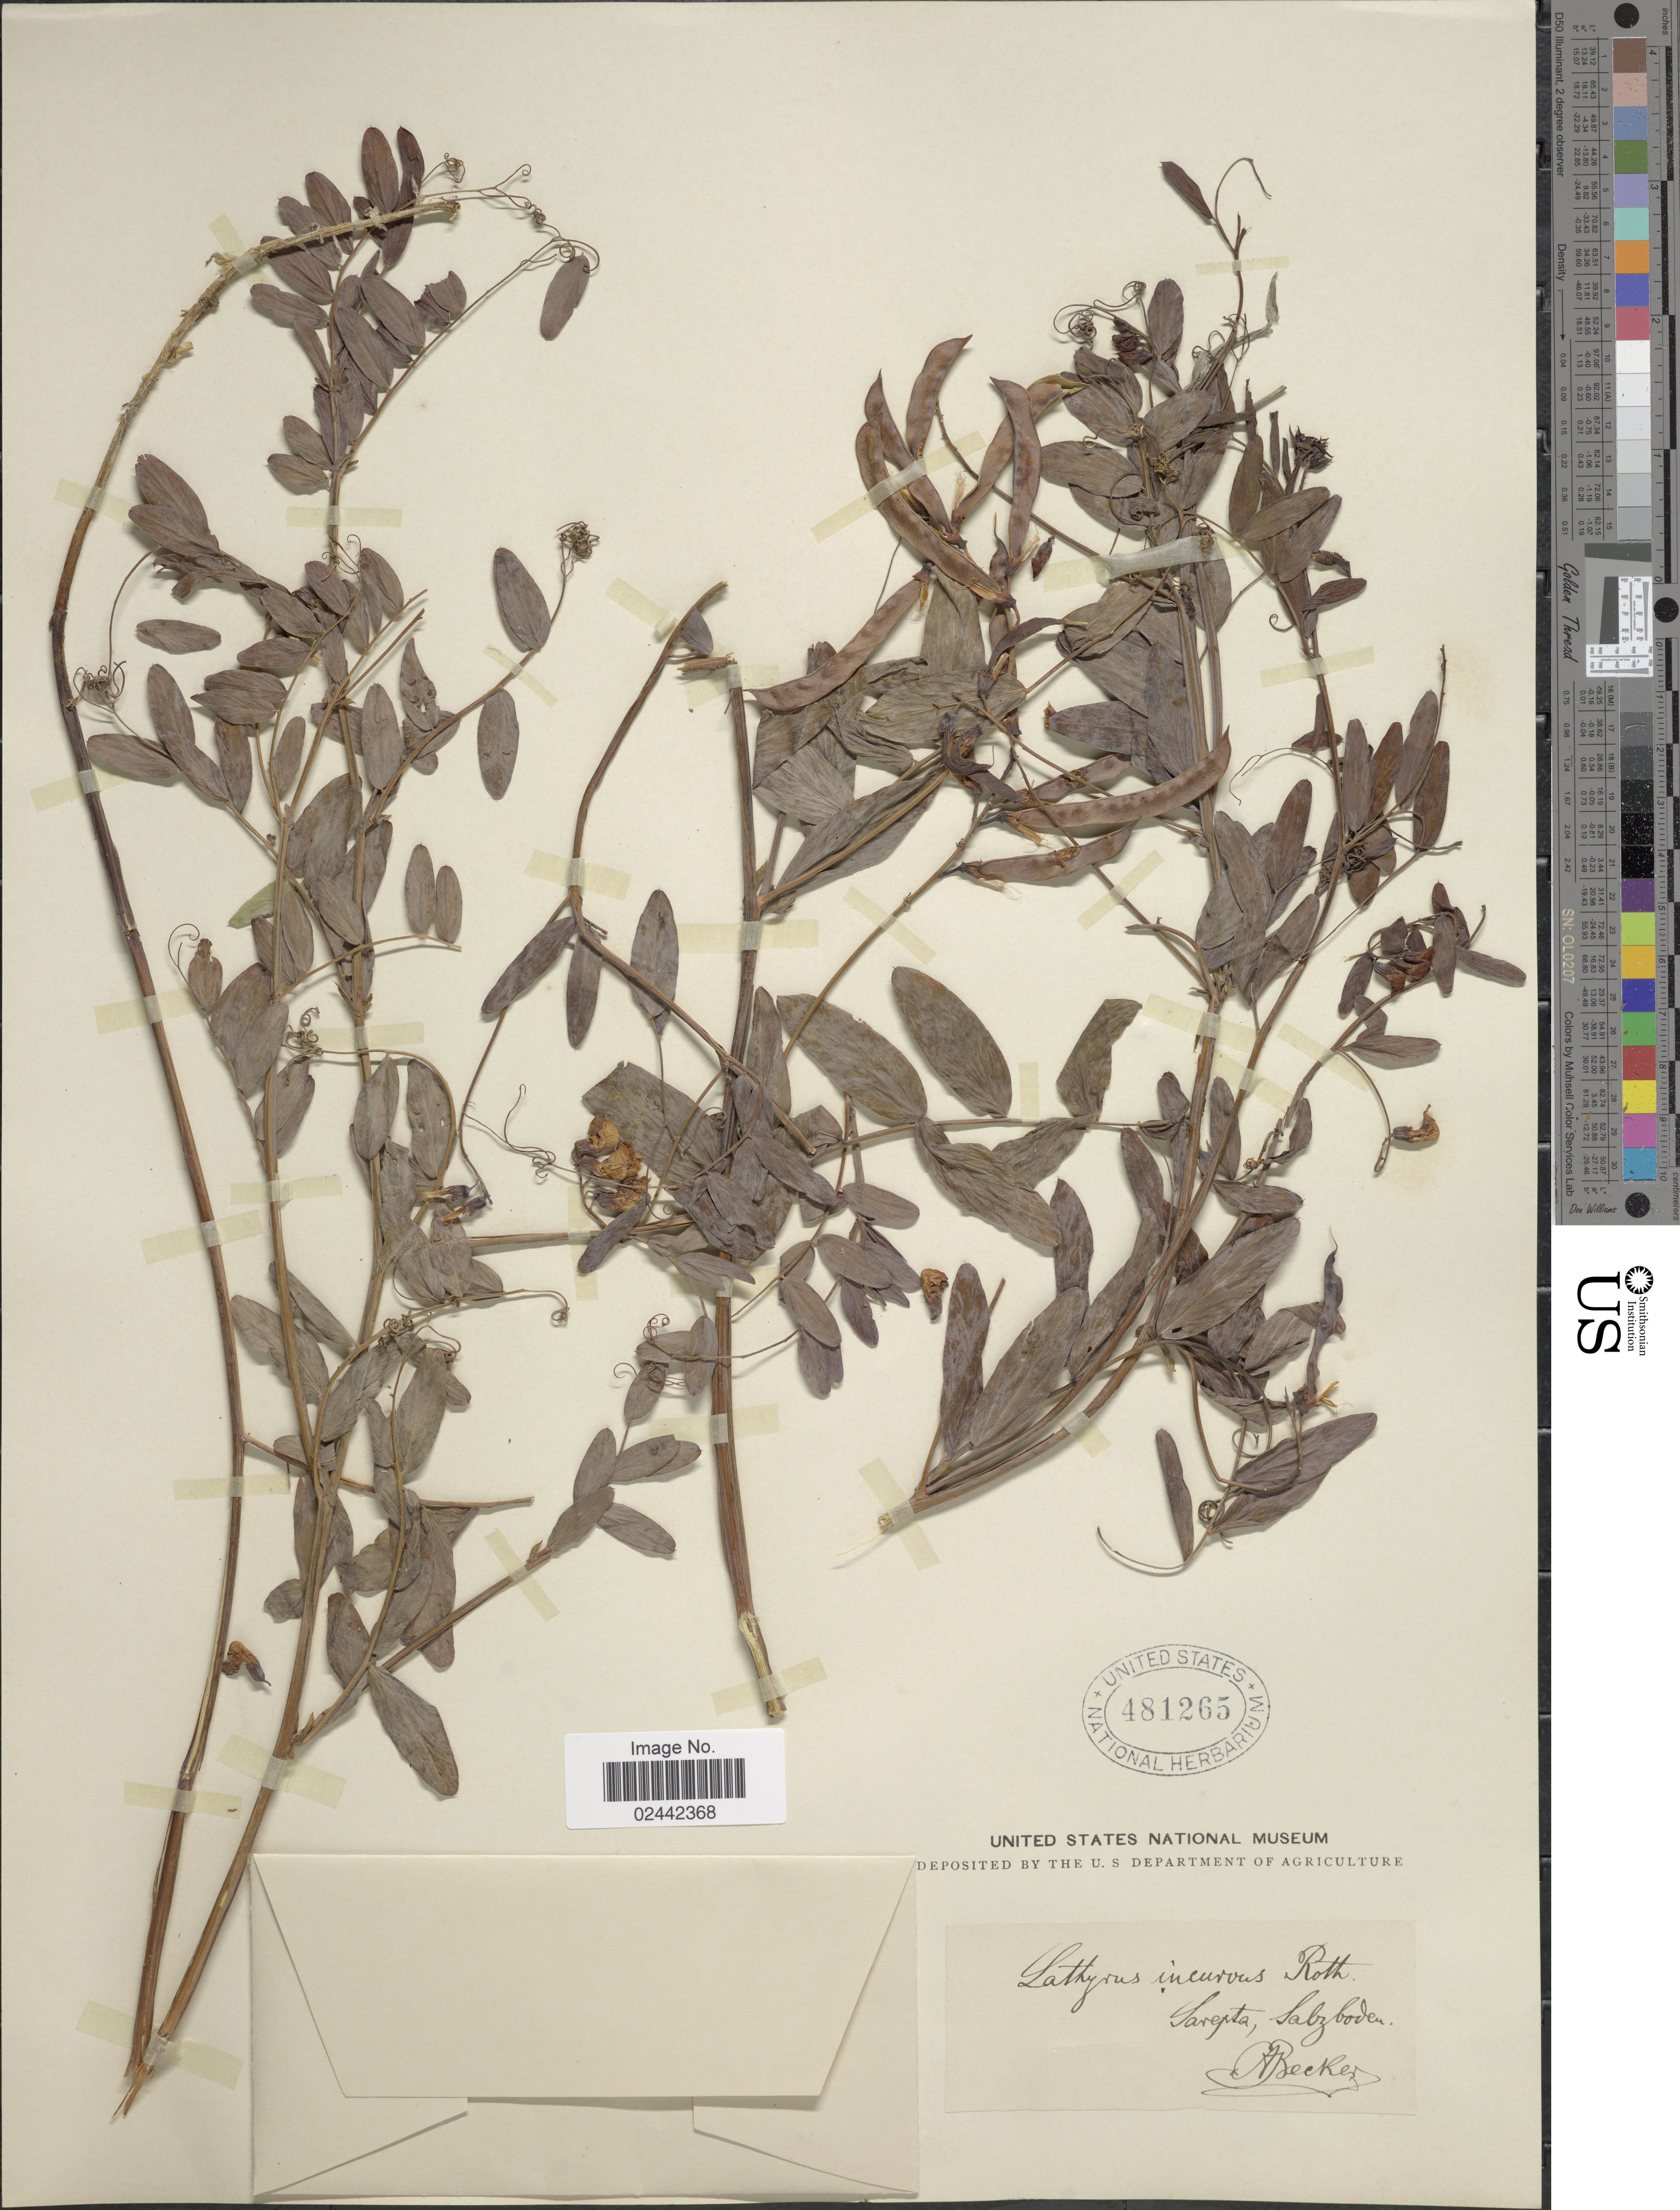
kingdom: Plantae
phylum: Tracheophyta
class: Magnoliopsida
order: Fabales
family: Fabaceae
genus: Lathyrus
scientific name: Lathyrus incurvus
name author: (Roth) Willd.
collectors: A. Becker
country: Russian Federation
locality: Sarepta, Sandboden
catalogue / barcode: US 481265